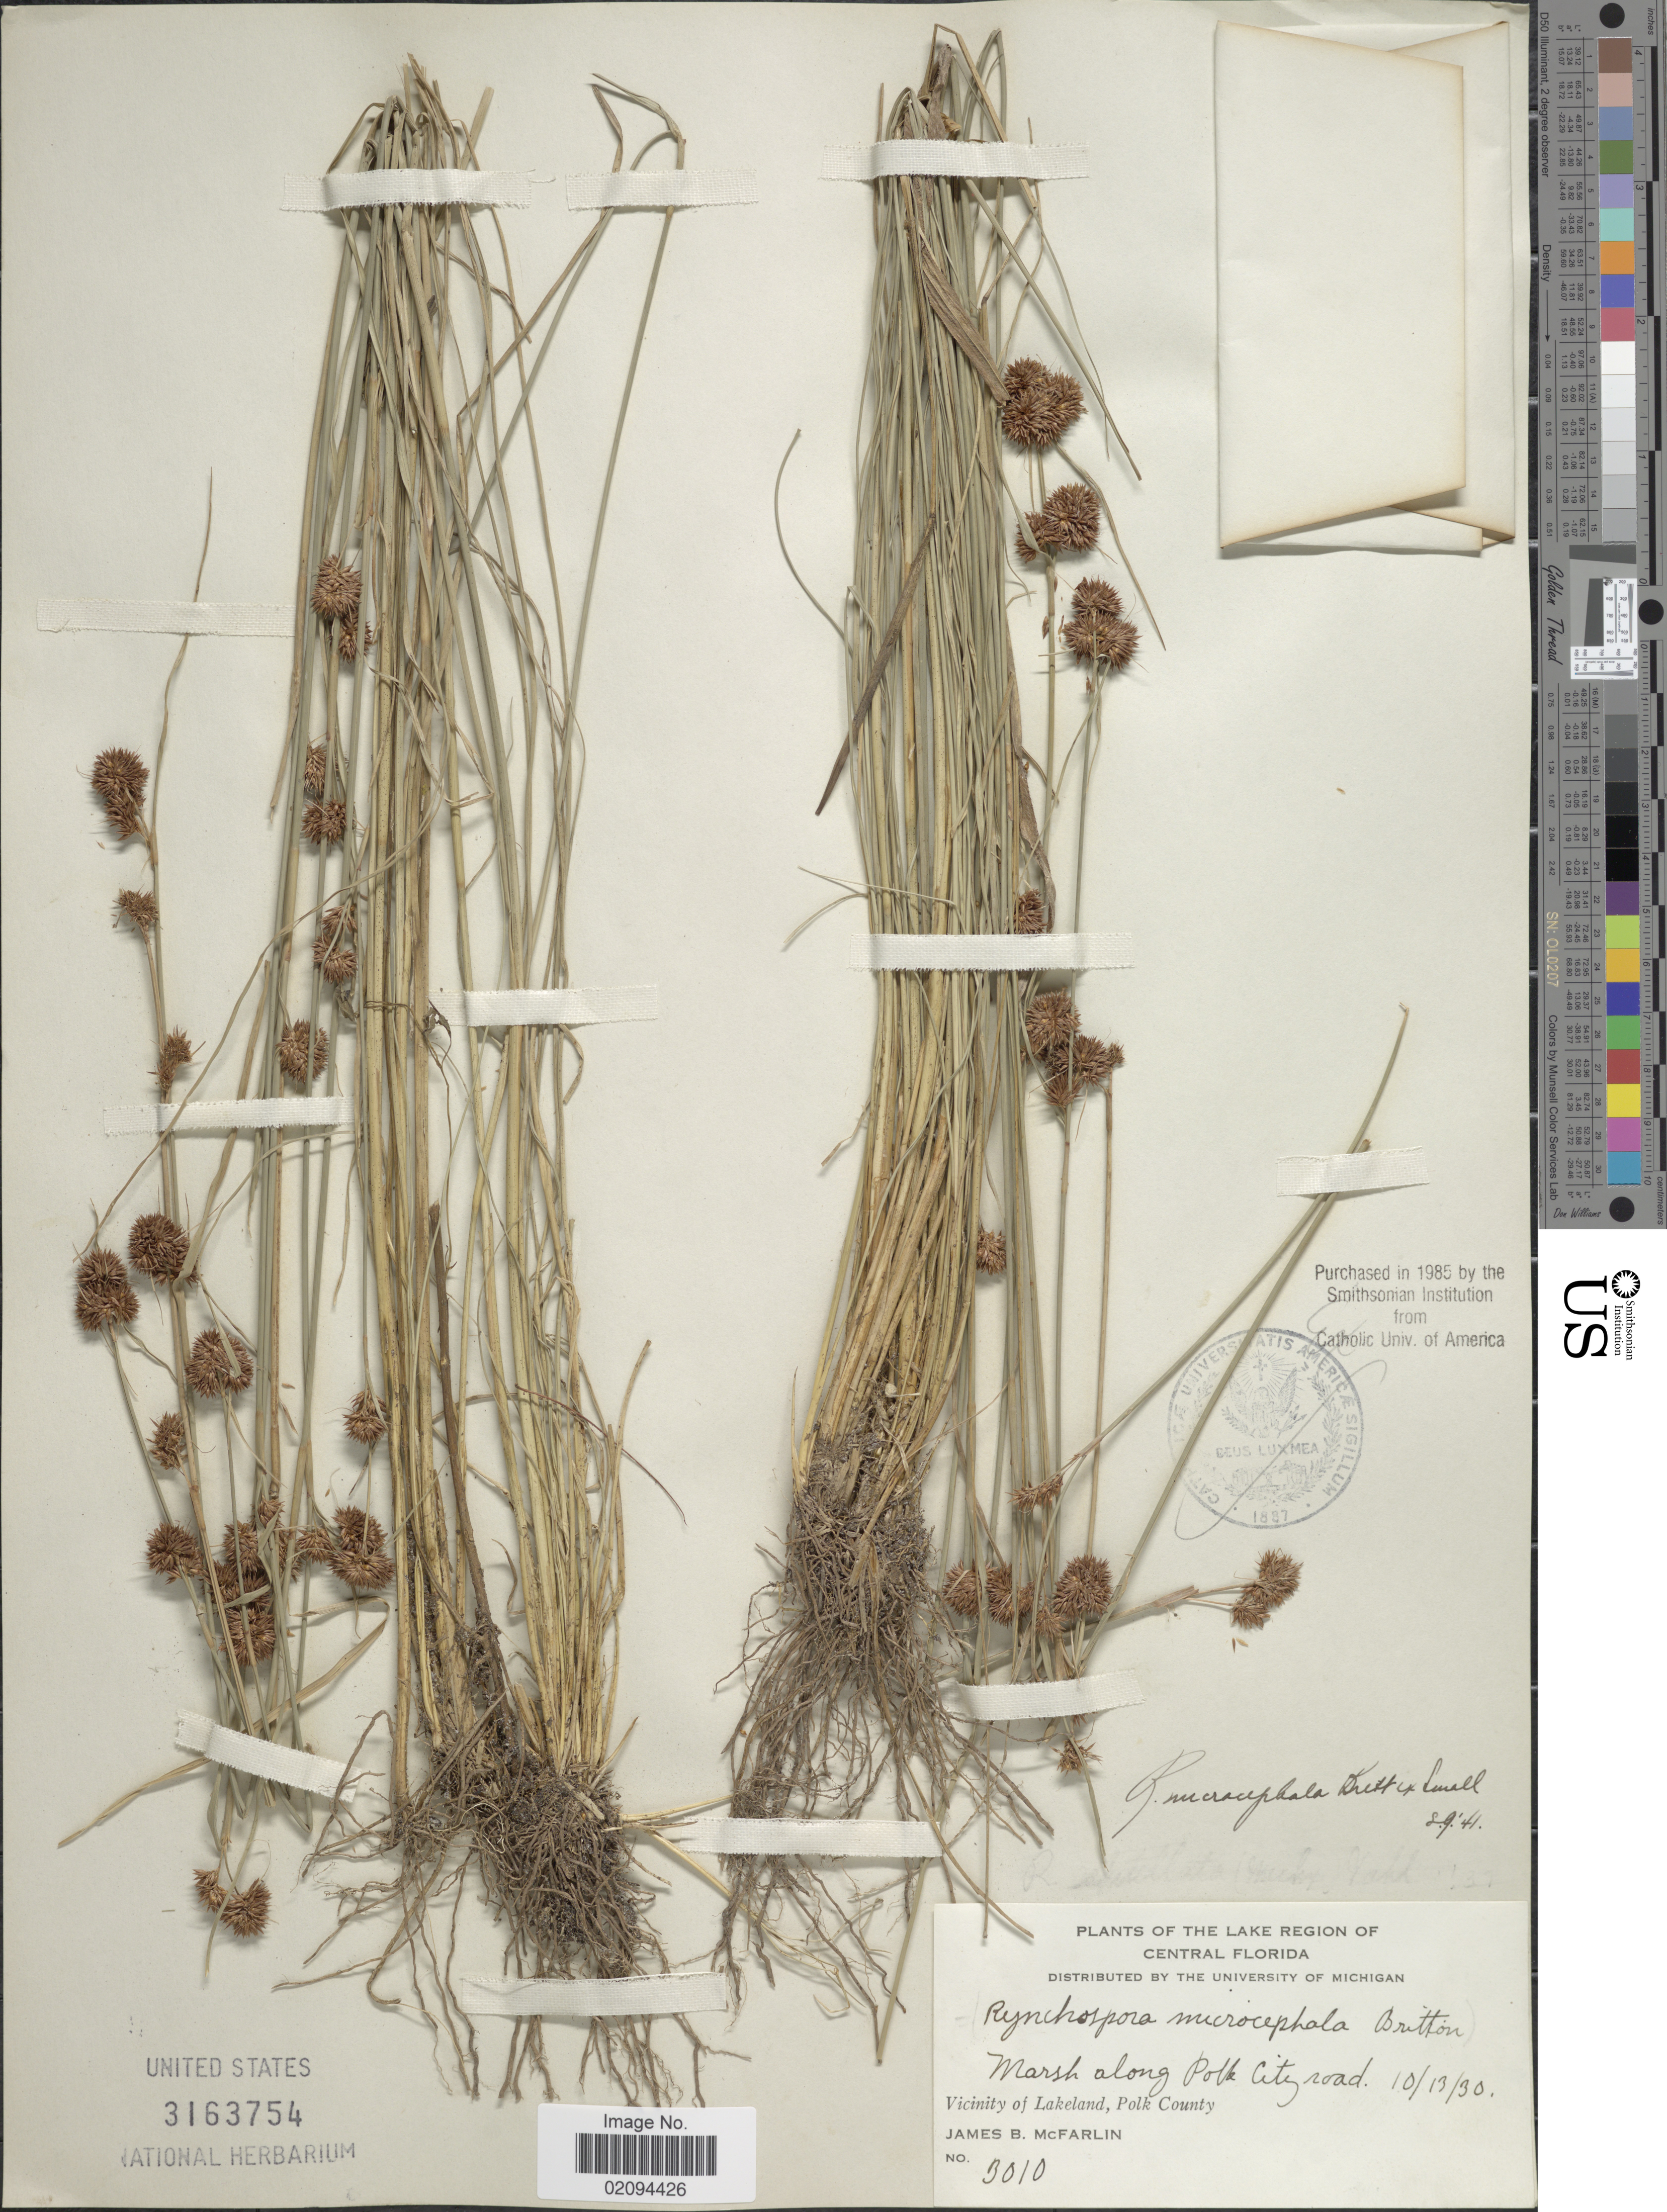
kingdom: Plantae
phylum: Tracheophyta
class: Liliopsida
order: Poales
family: Cyperaceae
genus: Rhynchospora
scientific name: Rhynchospora microcephala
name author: (Britton) Britton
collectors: J. McFarlin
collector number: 3010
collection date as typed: Transcribed d/m/y: 13/10/30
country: United States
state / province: Florida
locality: Lake Region of Central Florida. Marsh along Polk City road. Vicinity of Lakeland, Polk County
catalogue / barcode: US 3163754